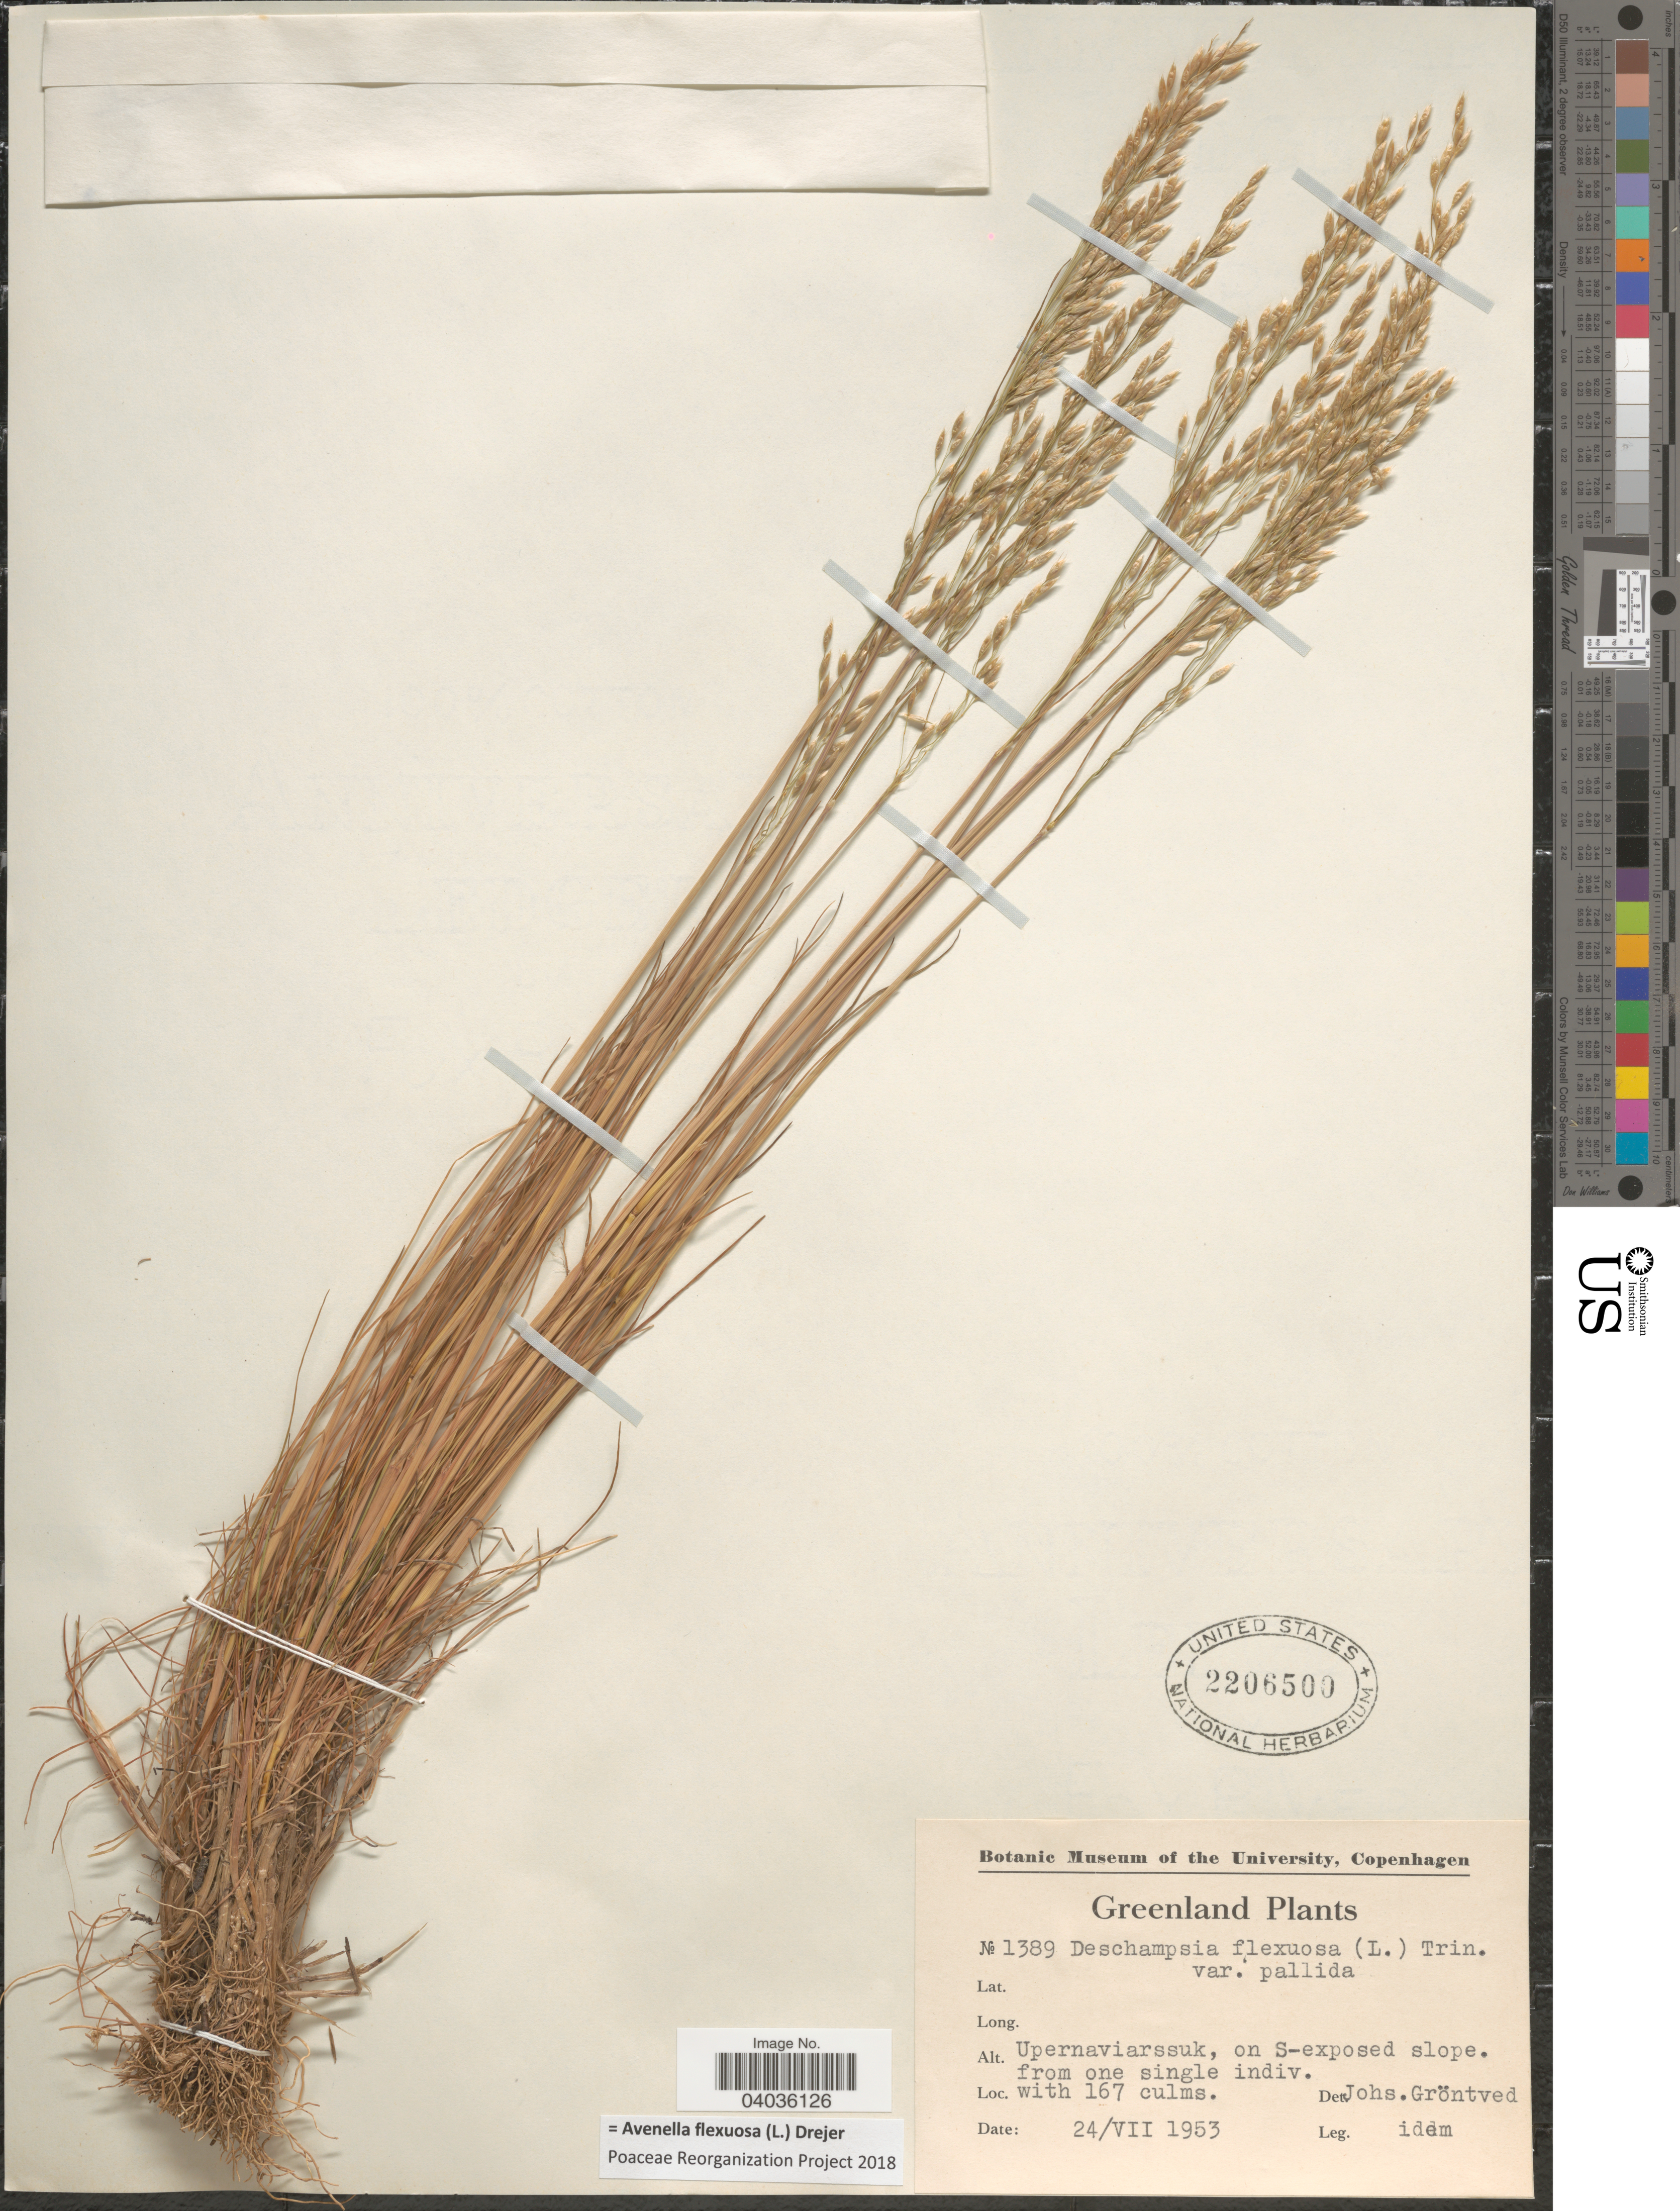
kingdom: Plantae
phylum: Tracheophyta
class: Liliopsida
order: Poales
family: Poaceae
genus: Avenella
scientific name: Avenella flexuosa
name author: (L.) Drejer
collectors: J. Gröntved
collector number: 1389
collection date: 1953-07-24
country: Greenland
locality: Upernaviarssuk, on S-exposed slope.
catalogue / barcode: US 2206500